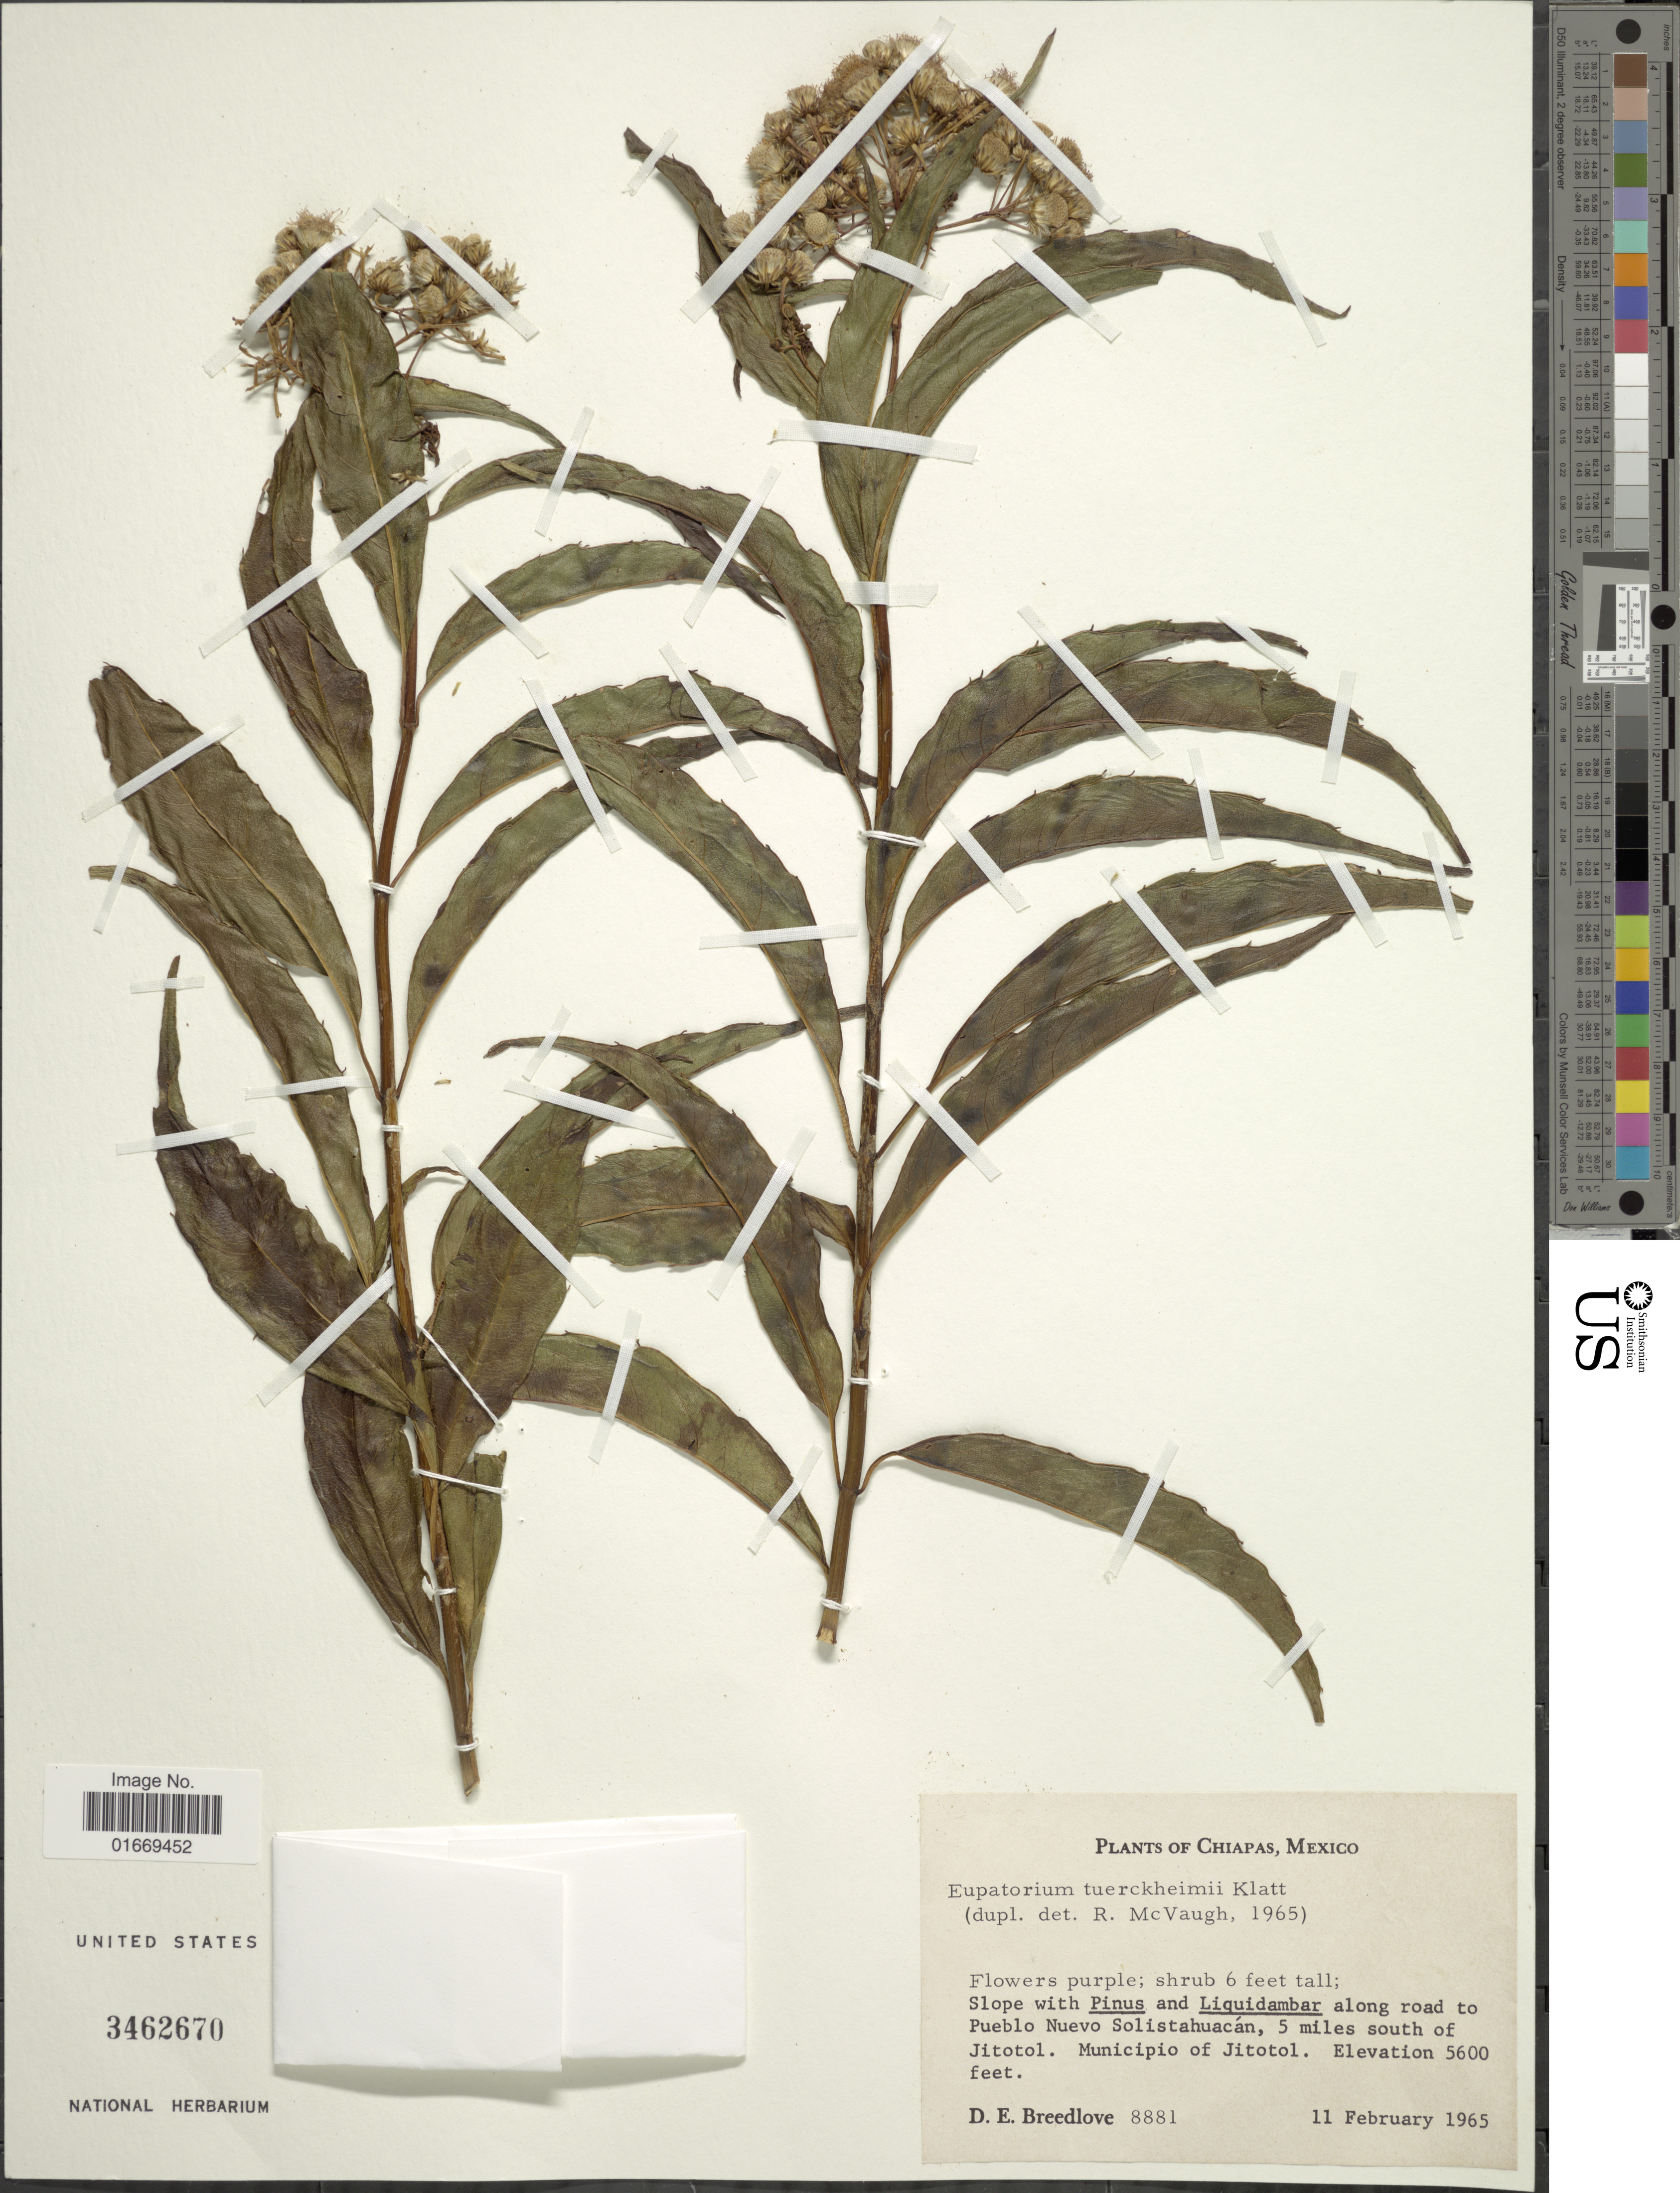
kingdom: Plantae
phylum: Tracheophyta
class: Magnoliopsida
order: Asterales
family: Asteraceae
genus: Bartlettina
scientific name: Bartlettina tuerckheimii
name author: (Klatt) R.M. King & H. Rob.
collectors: D. E. Breedlove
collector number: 8881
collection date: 1965-02-11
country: Mexico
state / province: Chiapas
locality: Slope, along road to Pueblo Nuevo Solistahuacán, 5 miles south of Jitotol. Municipio of Jitotol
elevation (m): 1707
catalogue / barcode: US 3462670